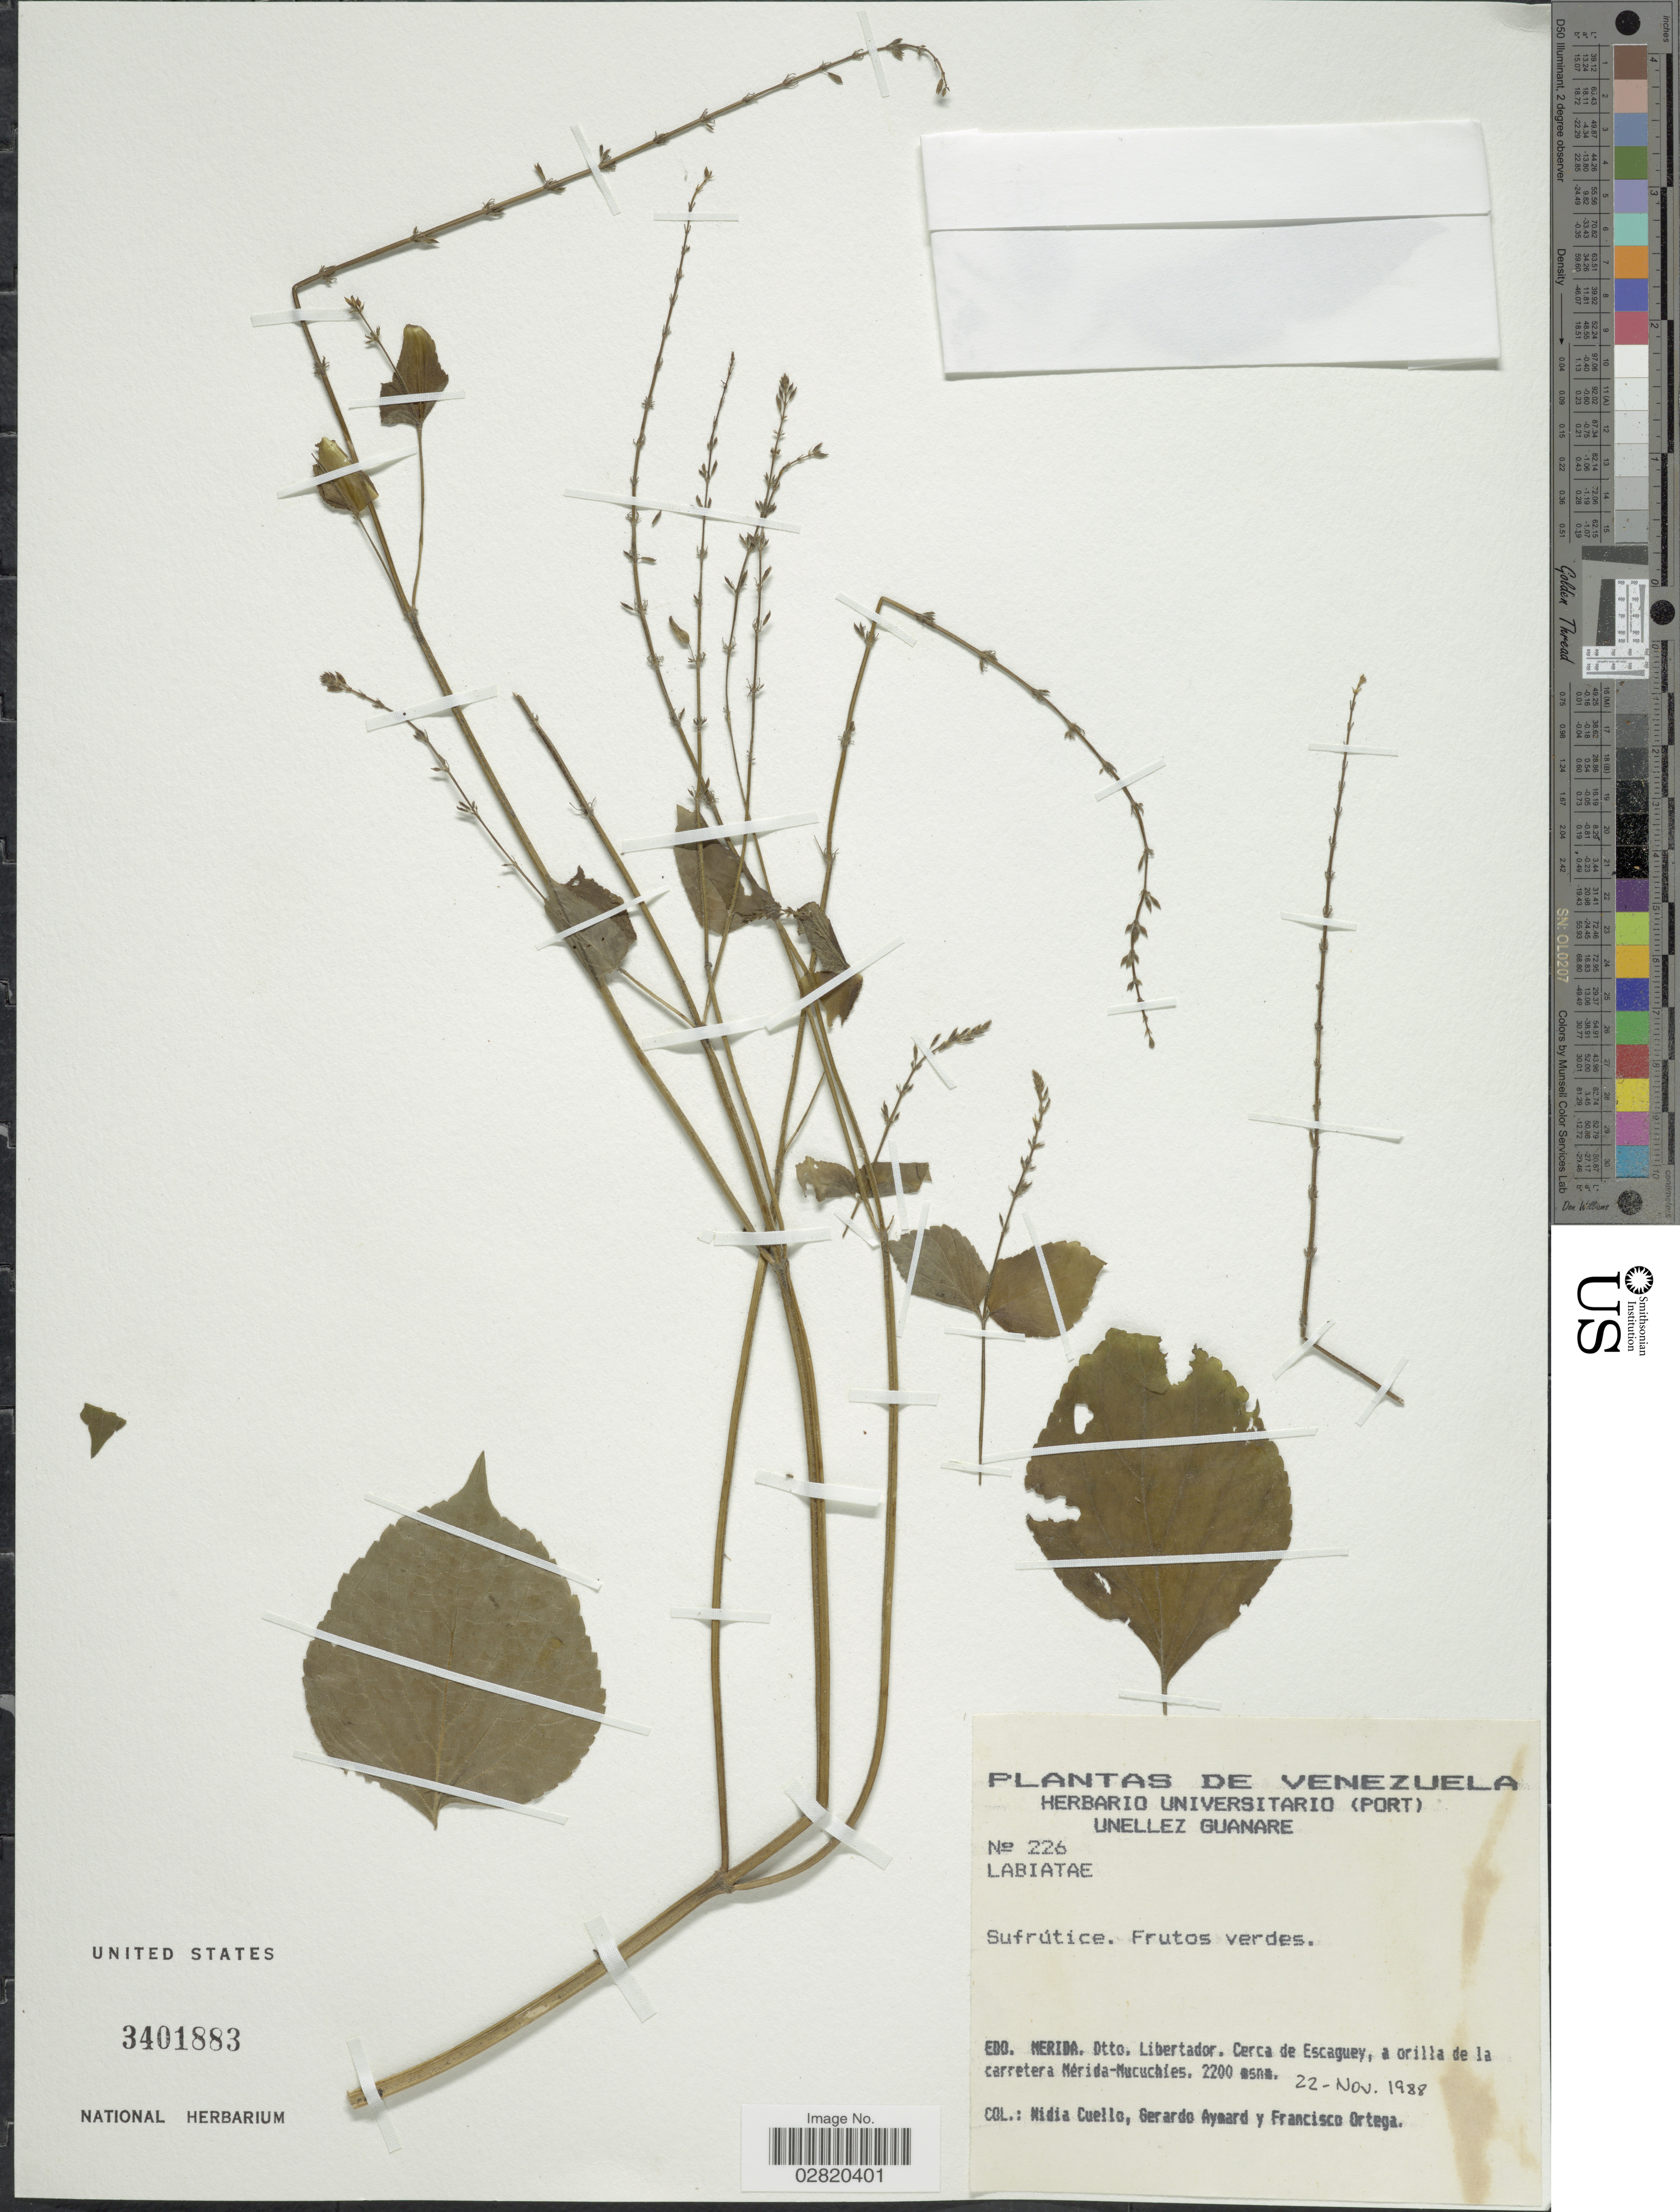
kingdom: Plantae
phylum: Tracheophyta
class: Magnoliopsida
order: Lamiales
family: Lamiaceae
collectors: N. L. Cuello, G. A. Aymard & F. J. Ortega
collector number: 226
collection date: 1988-11-22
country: Venezuela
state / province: Mérida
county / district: Libertador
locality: Cerca de Escaguey, a orilla carretera Mérida-Nucuchies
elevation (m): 2200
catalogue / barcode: US 3401883